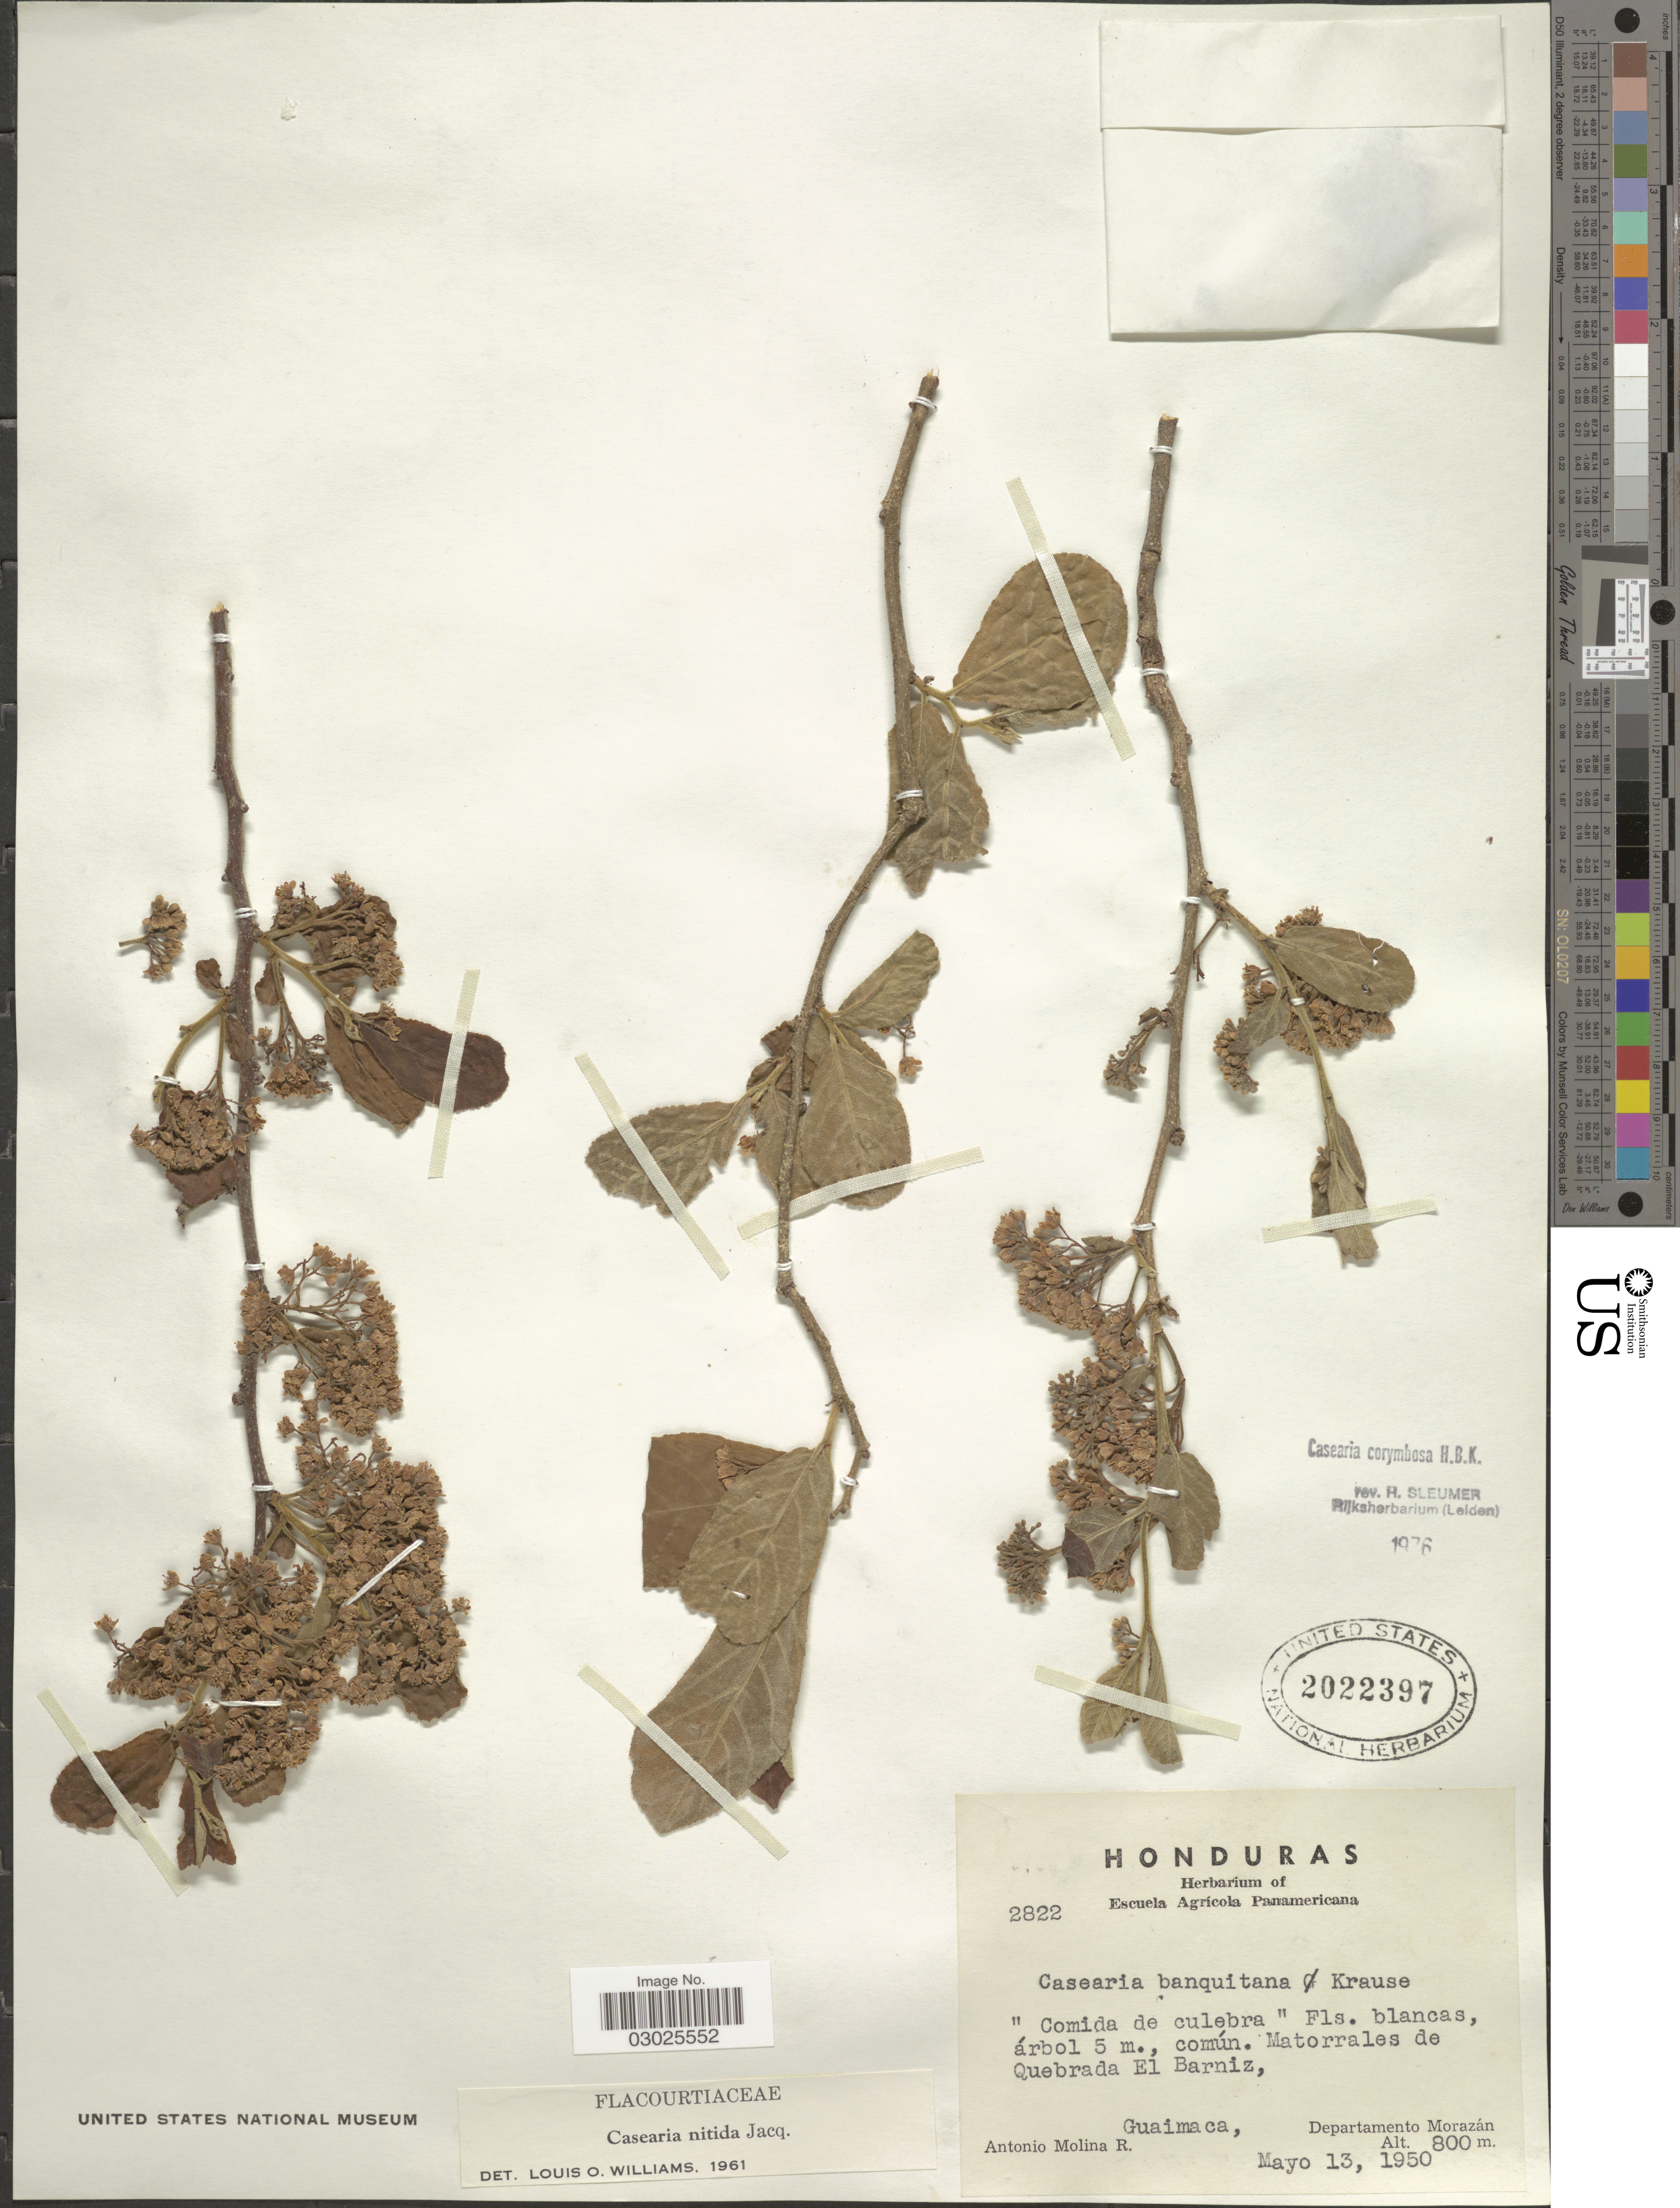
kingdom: Plantae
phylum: Tracheophyta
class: Magnoliopsida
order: Malpighiales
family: Salicaceae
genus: Casearia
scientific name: Casearia corymbosa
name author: Kunth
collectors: A. Molina R.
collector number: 2822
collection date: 1950-05-13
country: Honduras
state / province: Fco. Morazán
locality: Matorrales de Quebrada El Barniz, Guaimaca, Departamento Morazán.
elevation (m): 800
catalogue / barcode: US 2022397